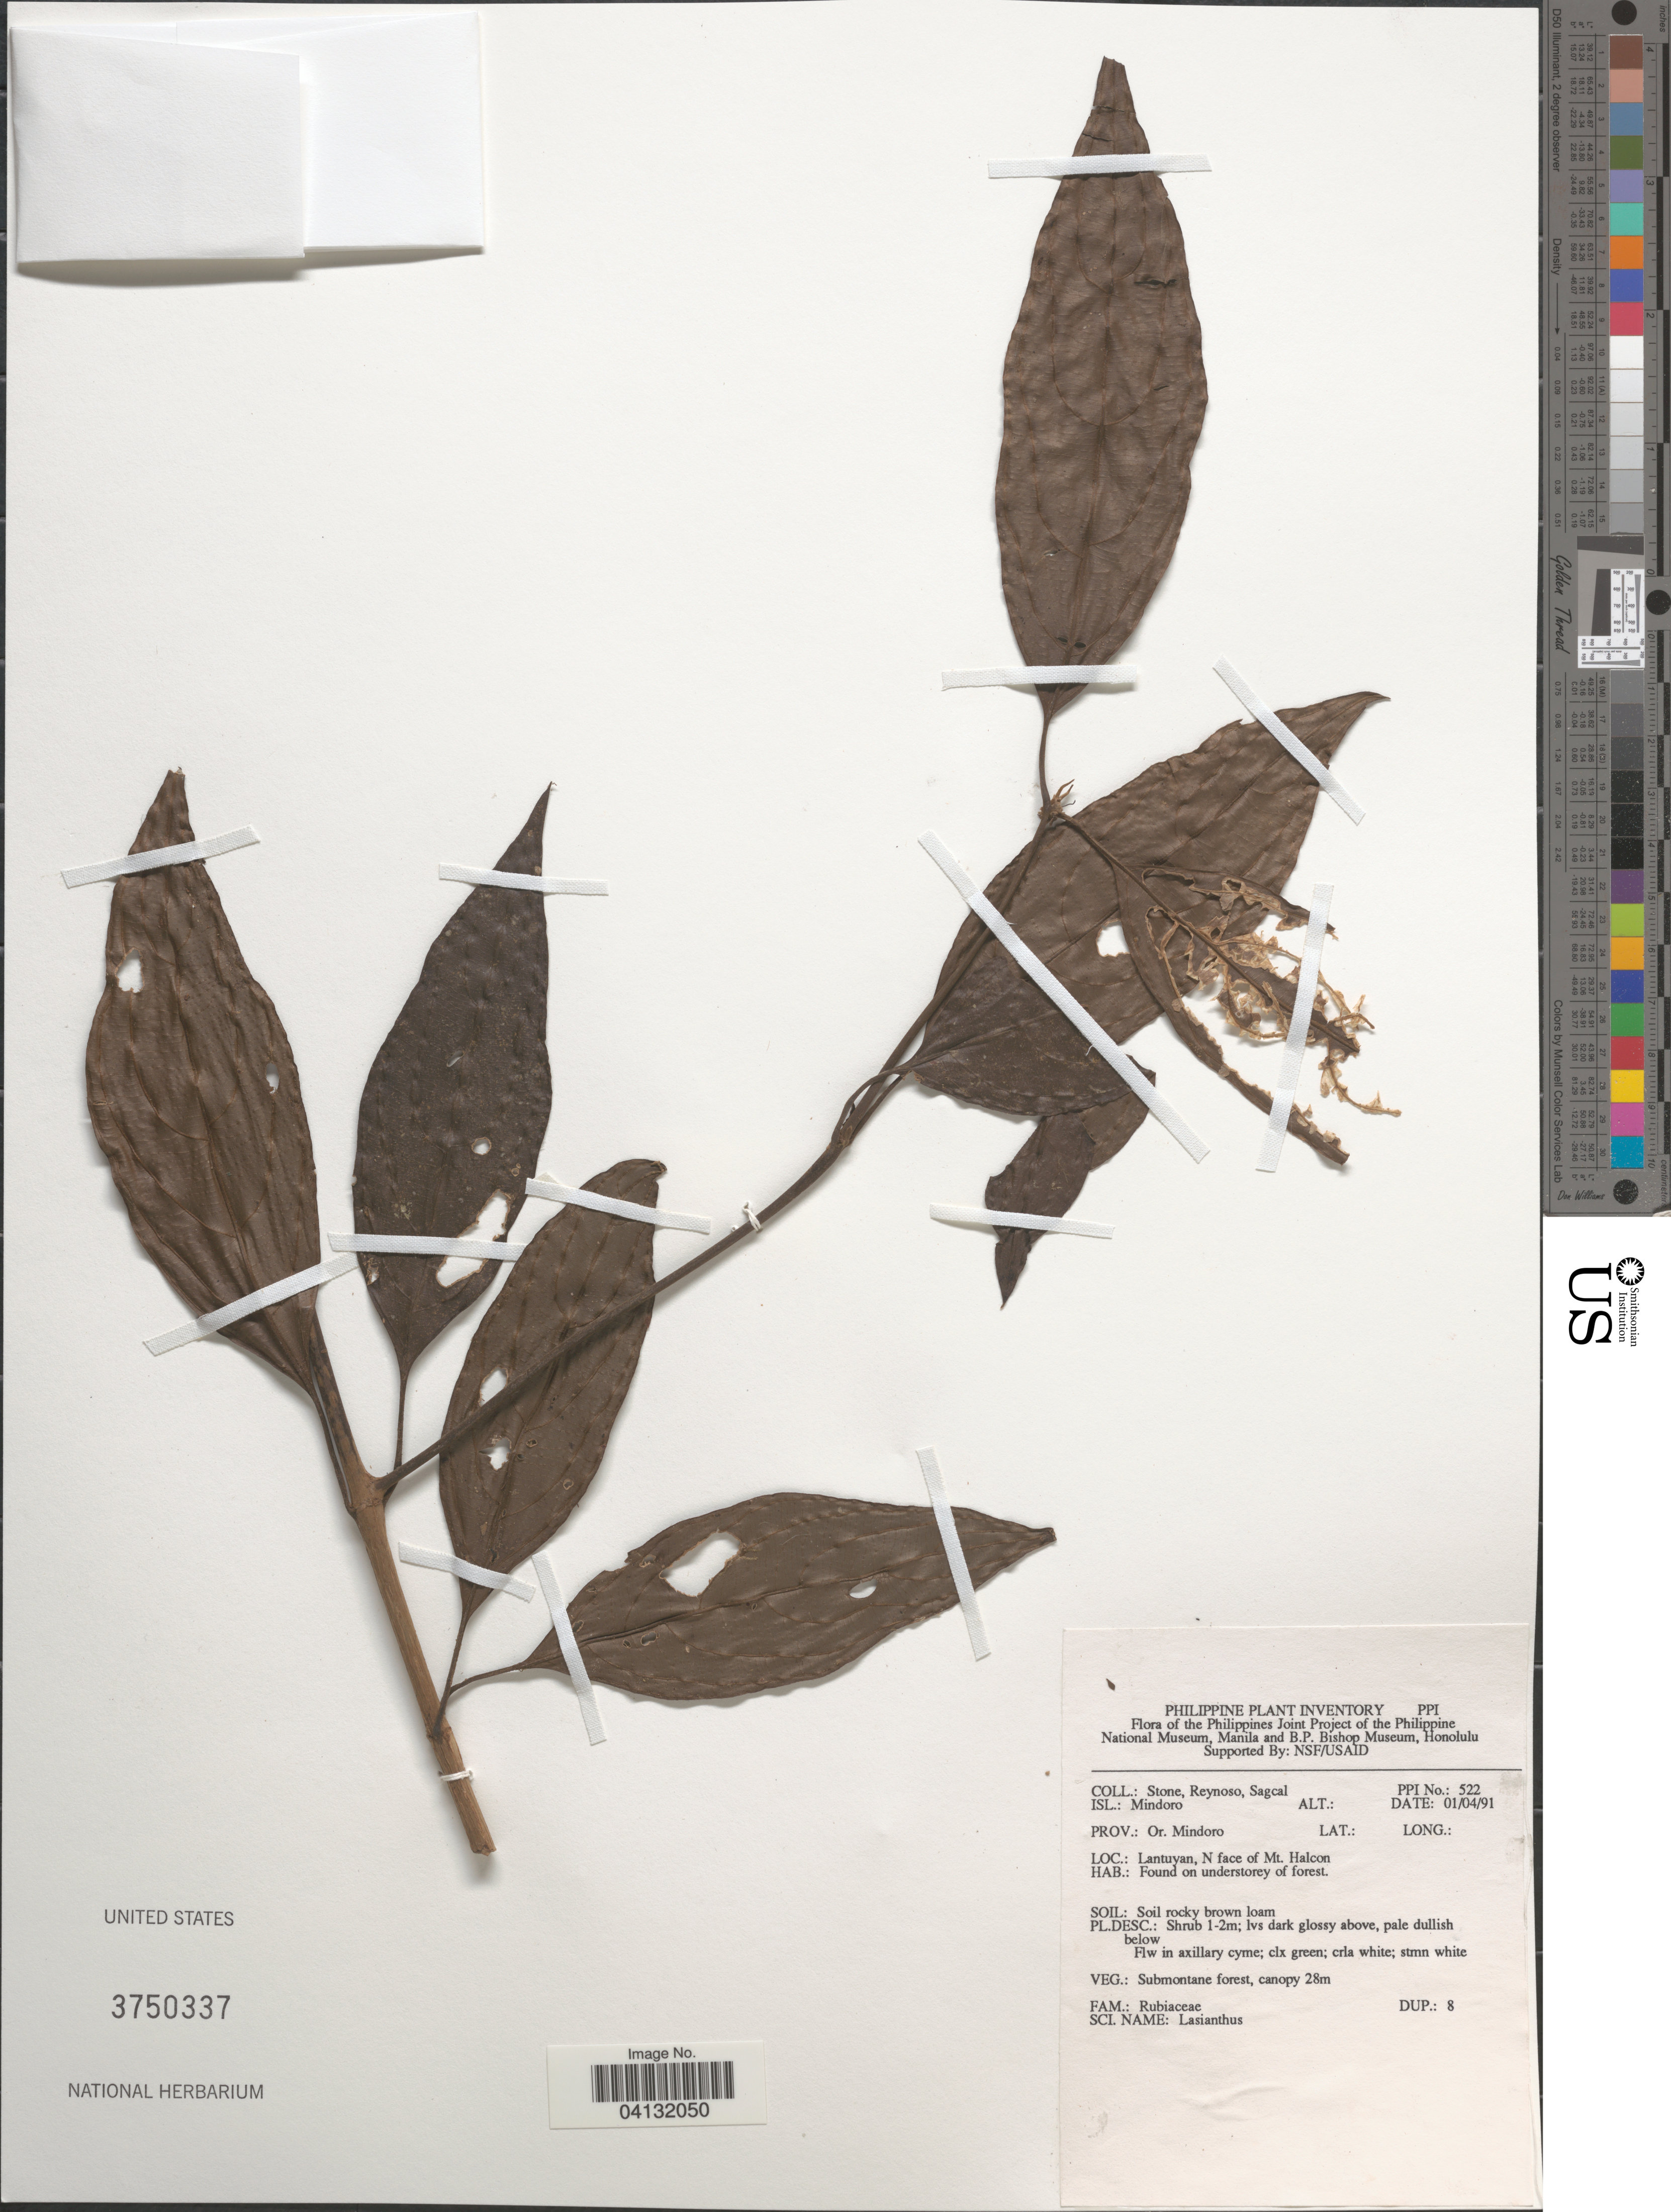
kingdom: Plantae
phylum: Tracheophyta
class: Magnoliopsida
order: Gentianales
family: Rubiaceae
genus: Lasianthus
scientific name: Lasianthus sp.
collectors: -. Stone, E. Reynoso & E. Sagcal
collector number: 522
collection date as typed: Transcribed d/m/y: 1/4/91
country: Philippines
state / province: Mimaropa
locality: Isl.: Mindoro. Prov.: Or. Mindoro. Lantuyan, N face of Mt. Halcon.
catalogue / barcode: US 3750337